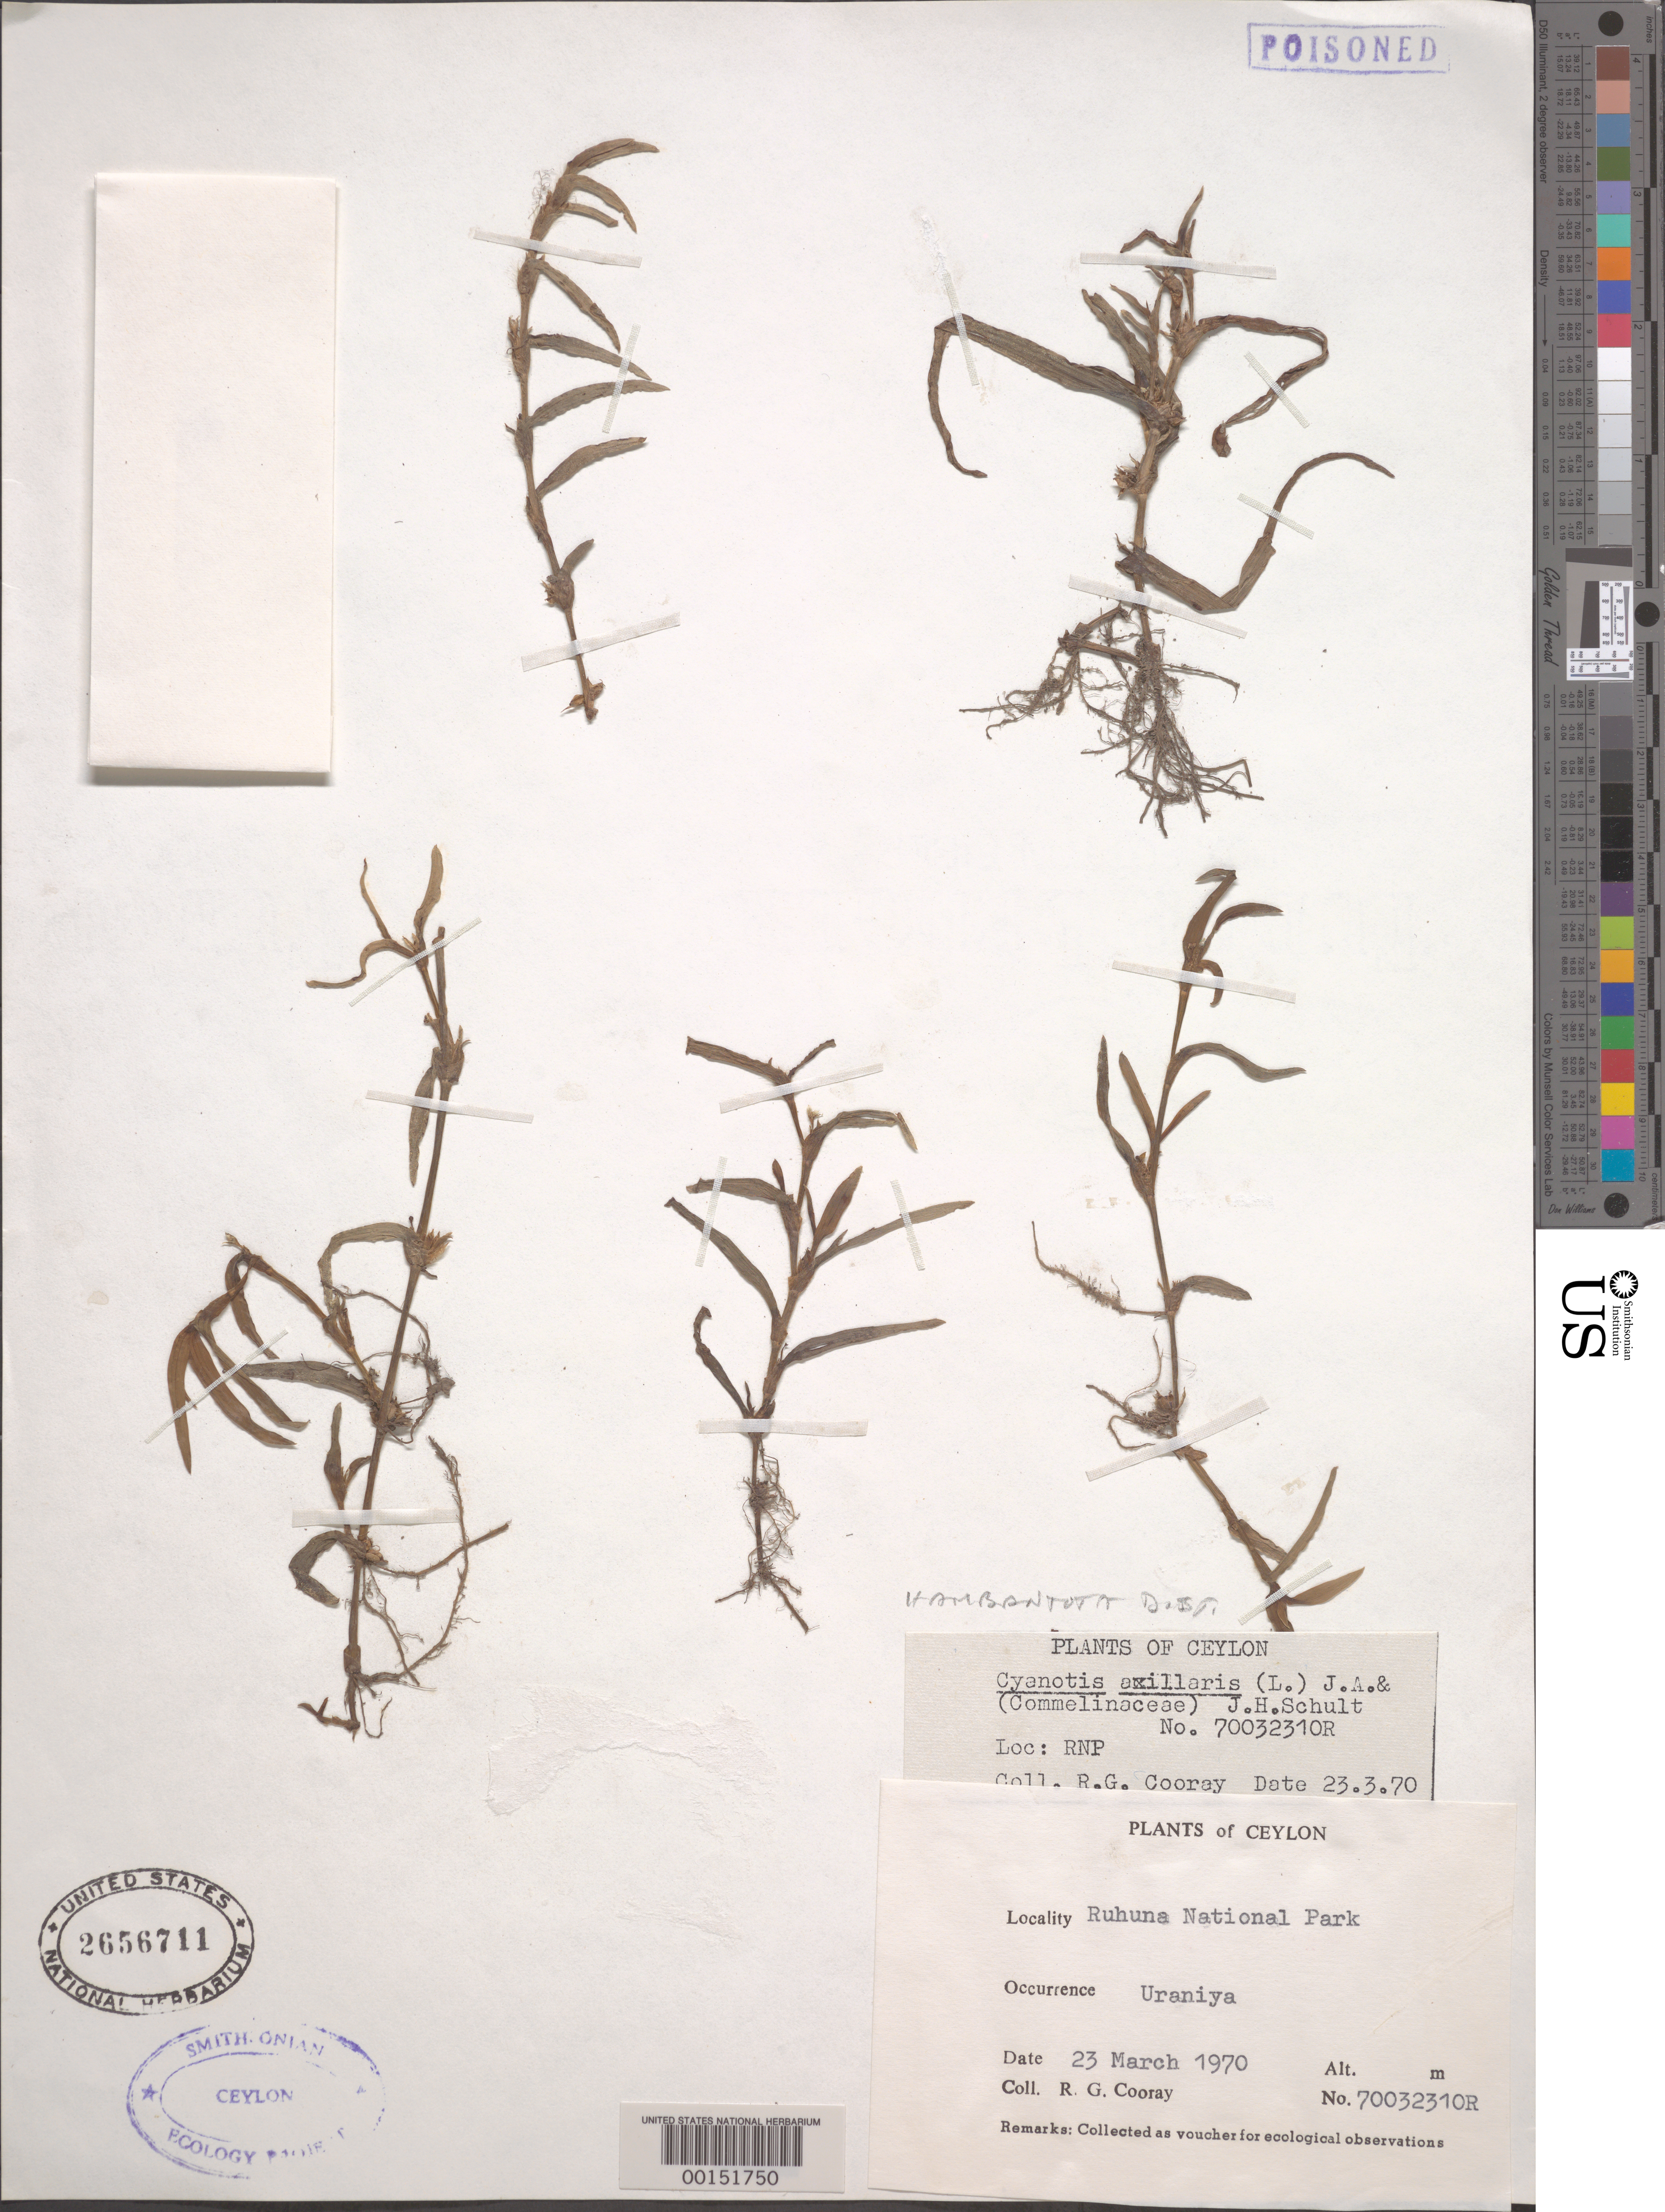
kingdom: Plantae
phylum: Tracheophyta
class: Liliopsida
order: Commelinales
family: Commelinaceae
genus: Cyanotis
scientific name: Cyanotis axillaris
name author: (L.) D. Don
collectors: R. Cooray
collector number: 70032310r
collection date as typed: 23 Mar 1970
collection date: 1970-03-23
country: Sri Lanka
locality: Ruhuna national park; uraniya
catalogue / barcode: US 2656711